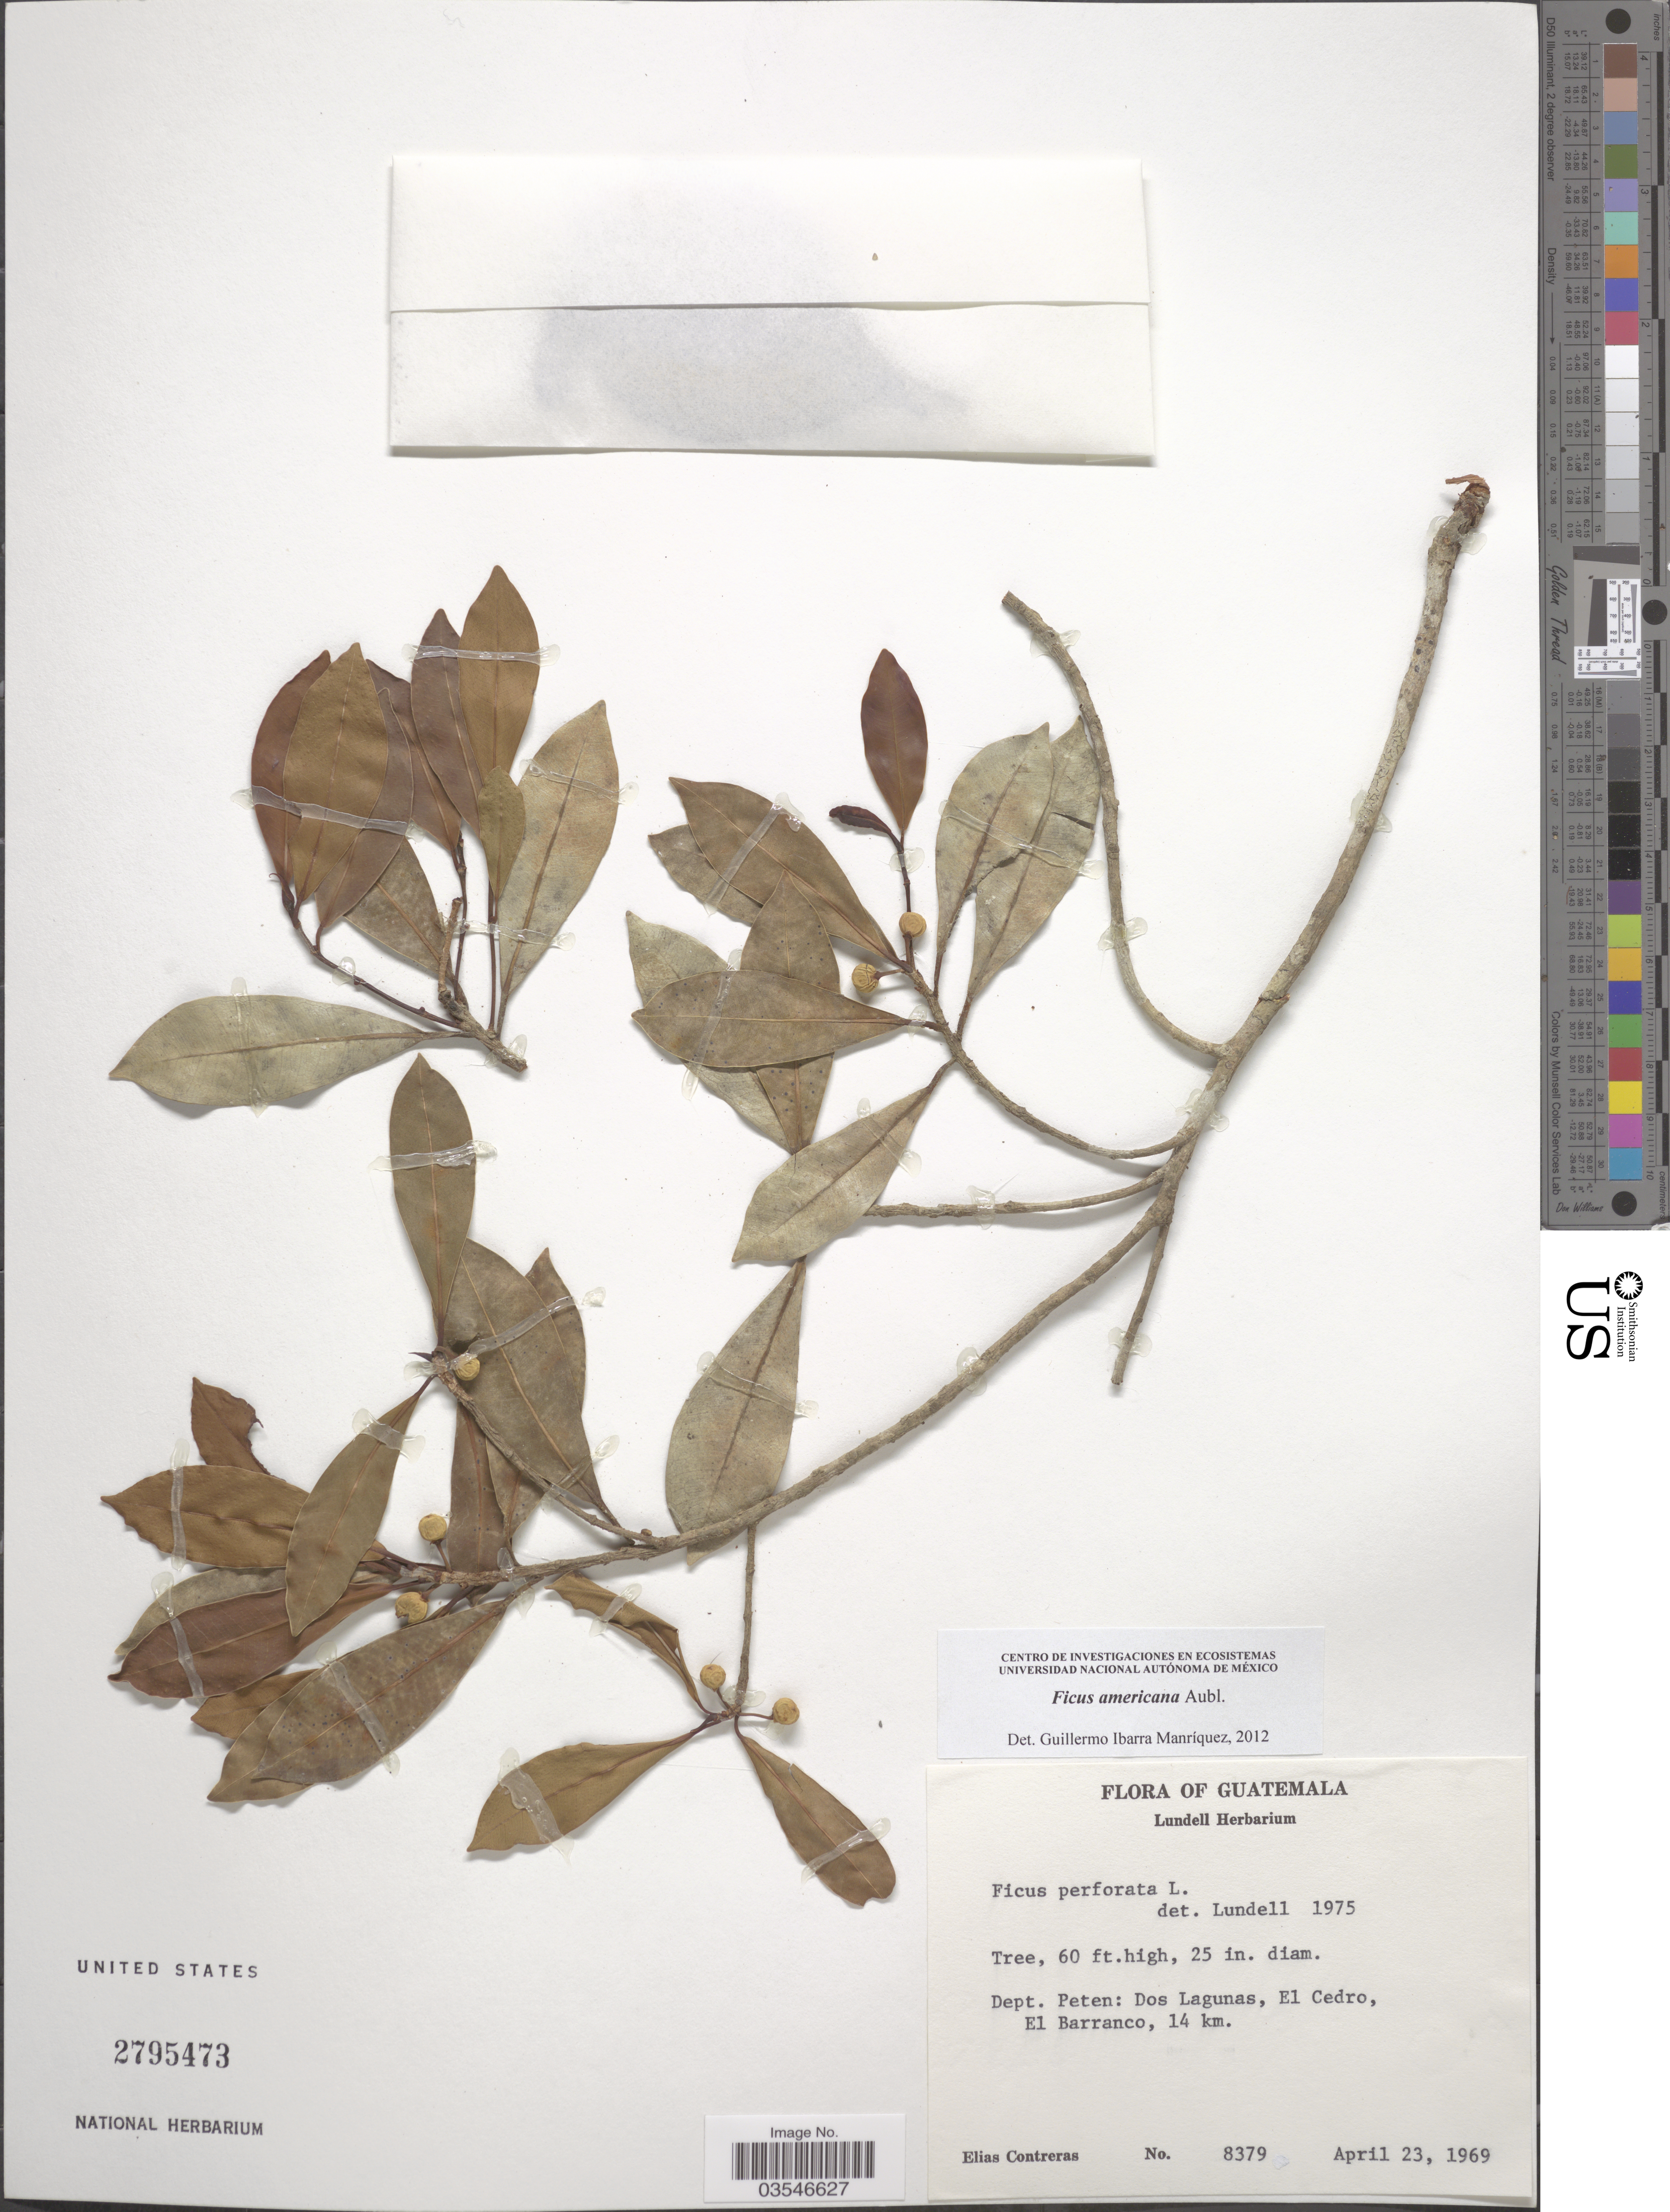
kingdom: Plantae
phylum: Tracheophyta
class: Magnoliopsida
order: Rosales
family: Moraceae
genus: Ficus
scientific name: Ficus americana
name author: Aubl.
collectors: E. Contreras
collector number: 8379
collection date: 1969-04-23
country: Guatemala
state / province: El Peten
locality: Dept. Peten: Dos Lagunas, El Cedro, El Barranco, 14 km.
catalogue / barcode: US 2795473